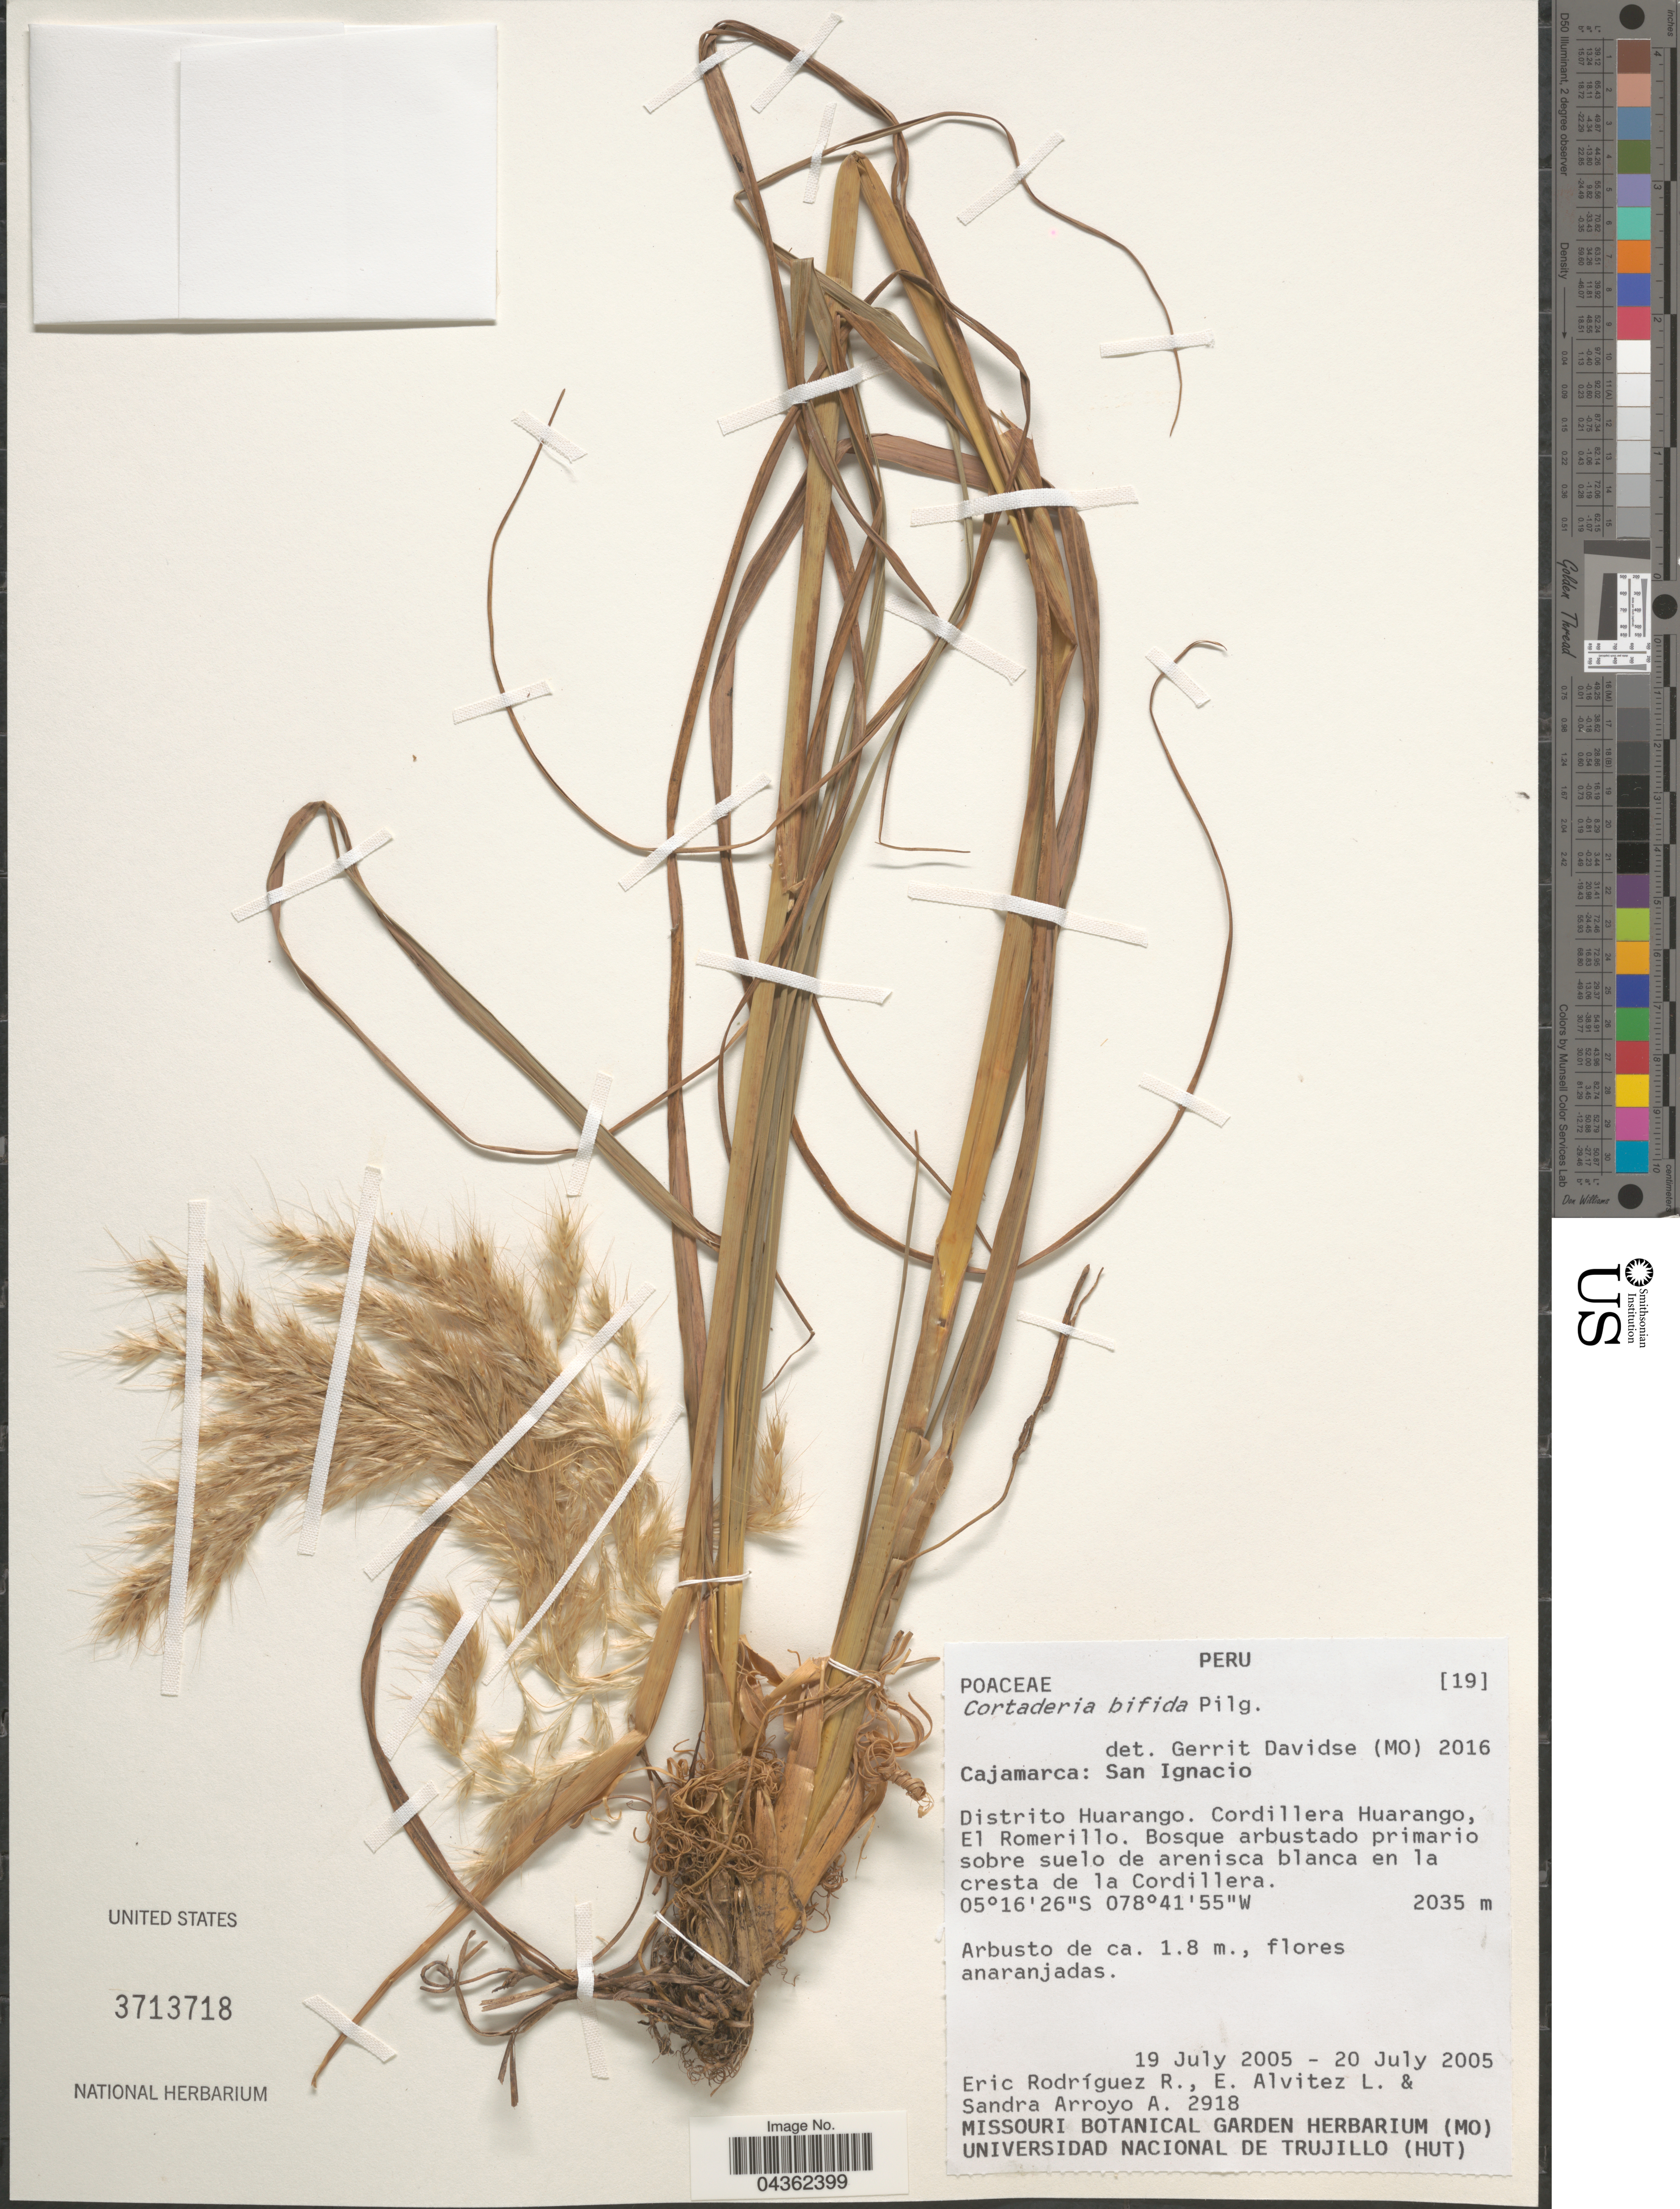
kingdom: Plantae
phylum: Tracheophyta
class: Liliopsida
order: Poales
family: Poaceae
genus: Cortaderia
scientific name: Cortaderia bifida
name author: Pilg.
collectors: E. F. Rodrignez R., E. Alvitez L. & S. Arroyo A.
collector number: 2918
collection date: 2005-07-19/2005-07-20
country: Peru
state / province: Cajamarca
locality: San Ignacio. Distrito Huarango. Cordillera Huarango, El Romerillo. Bosque arbustado primario sobre suelo de arenisca blanca en la cresta de la Cordillera.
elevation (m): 2035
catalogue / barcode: US 3713718